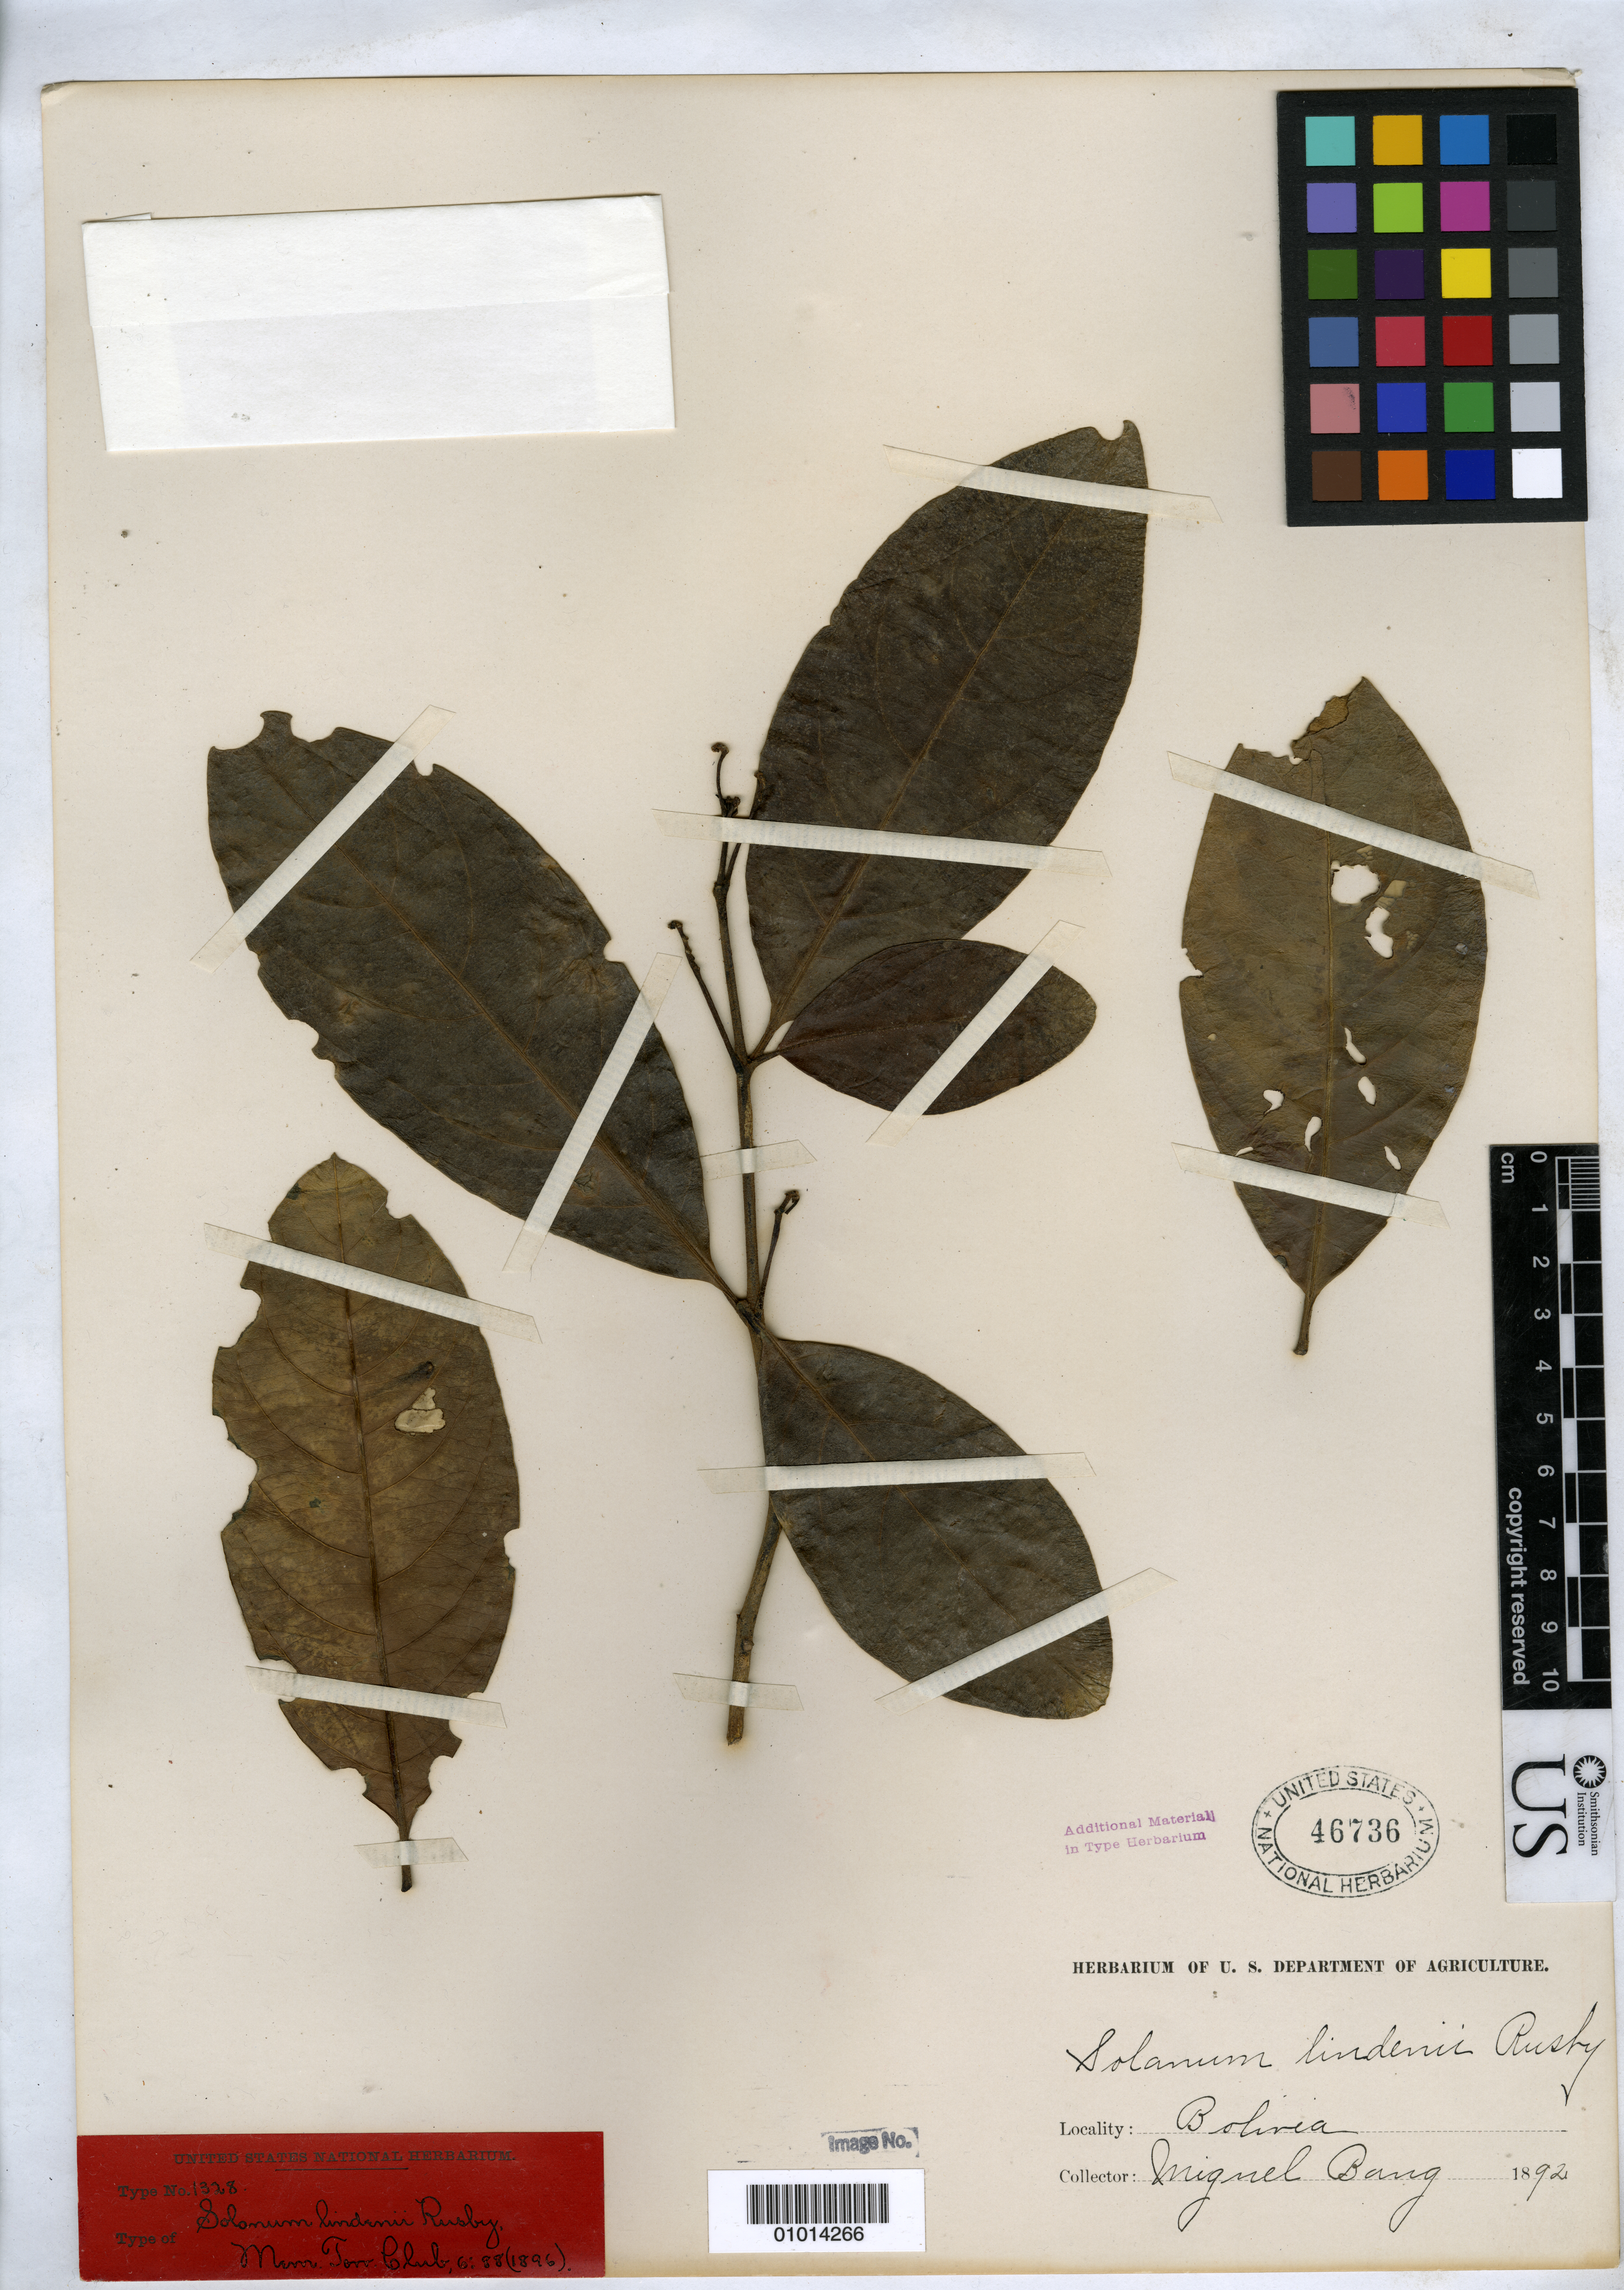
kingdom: Plantae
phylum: Tracheophyta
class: Magnoliopsida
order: Solanales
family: Solanaceae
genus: Solanum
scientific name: Solanum lindenii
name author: Rusby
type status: Isotype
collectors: M. Bang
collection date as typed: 1892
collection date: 1892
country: Bolivia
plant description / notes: Probably a second sheet of USNH 00046735 (=Bang 1526)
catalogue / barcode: US 46736